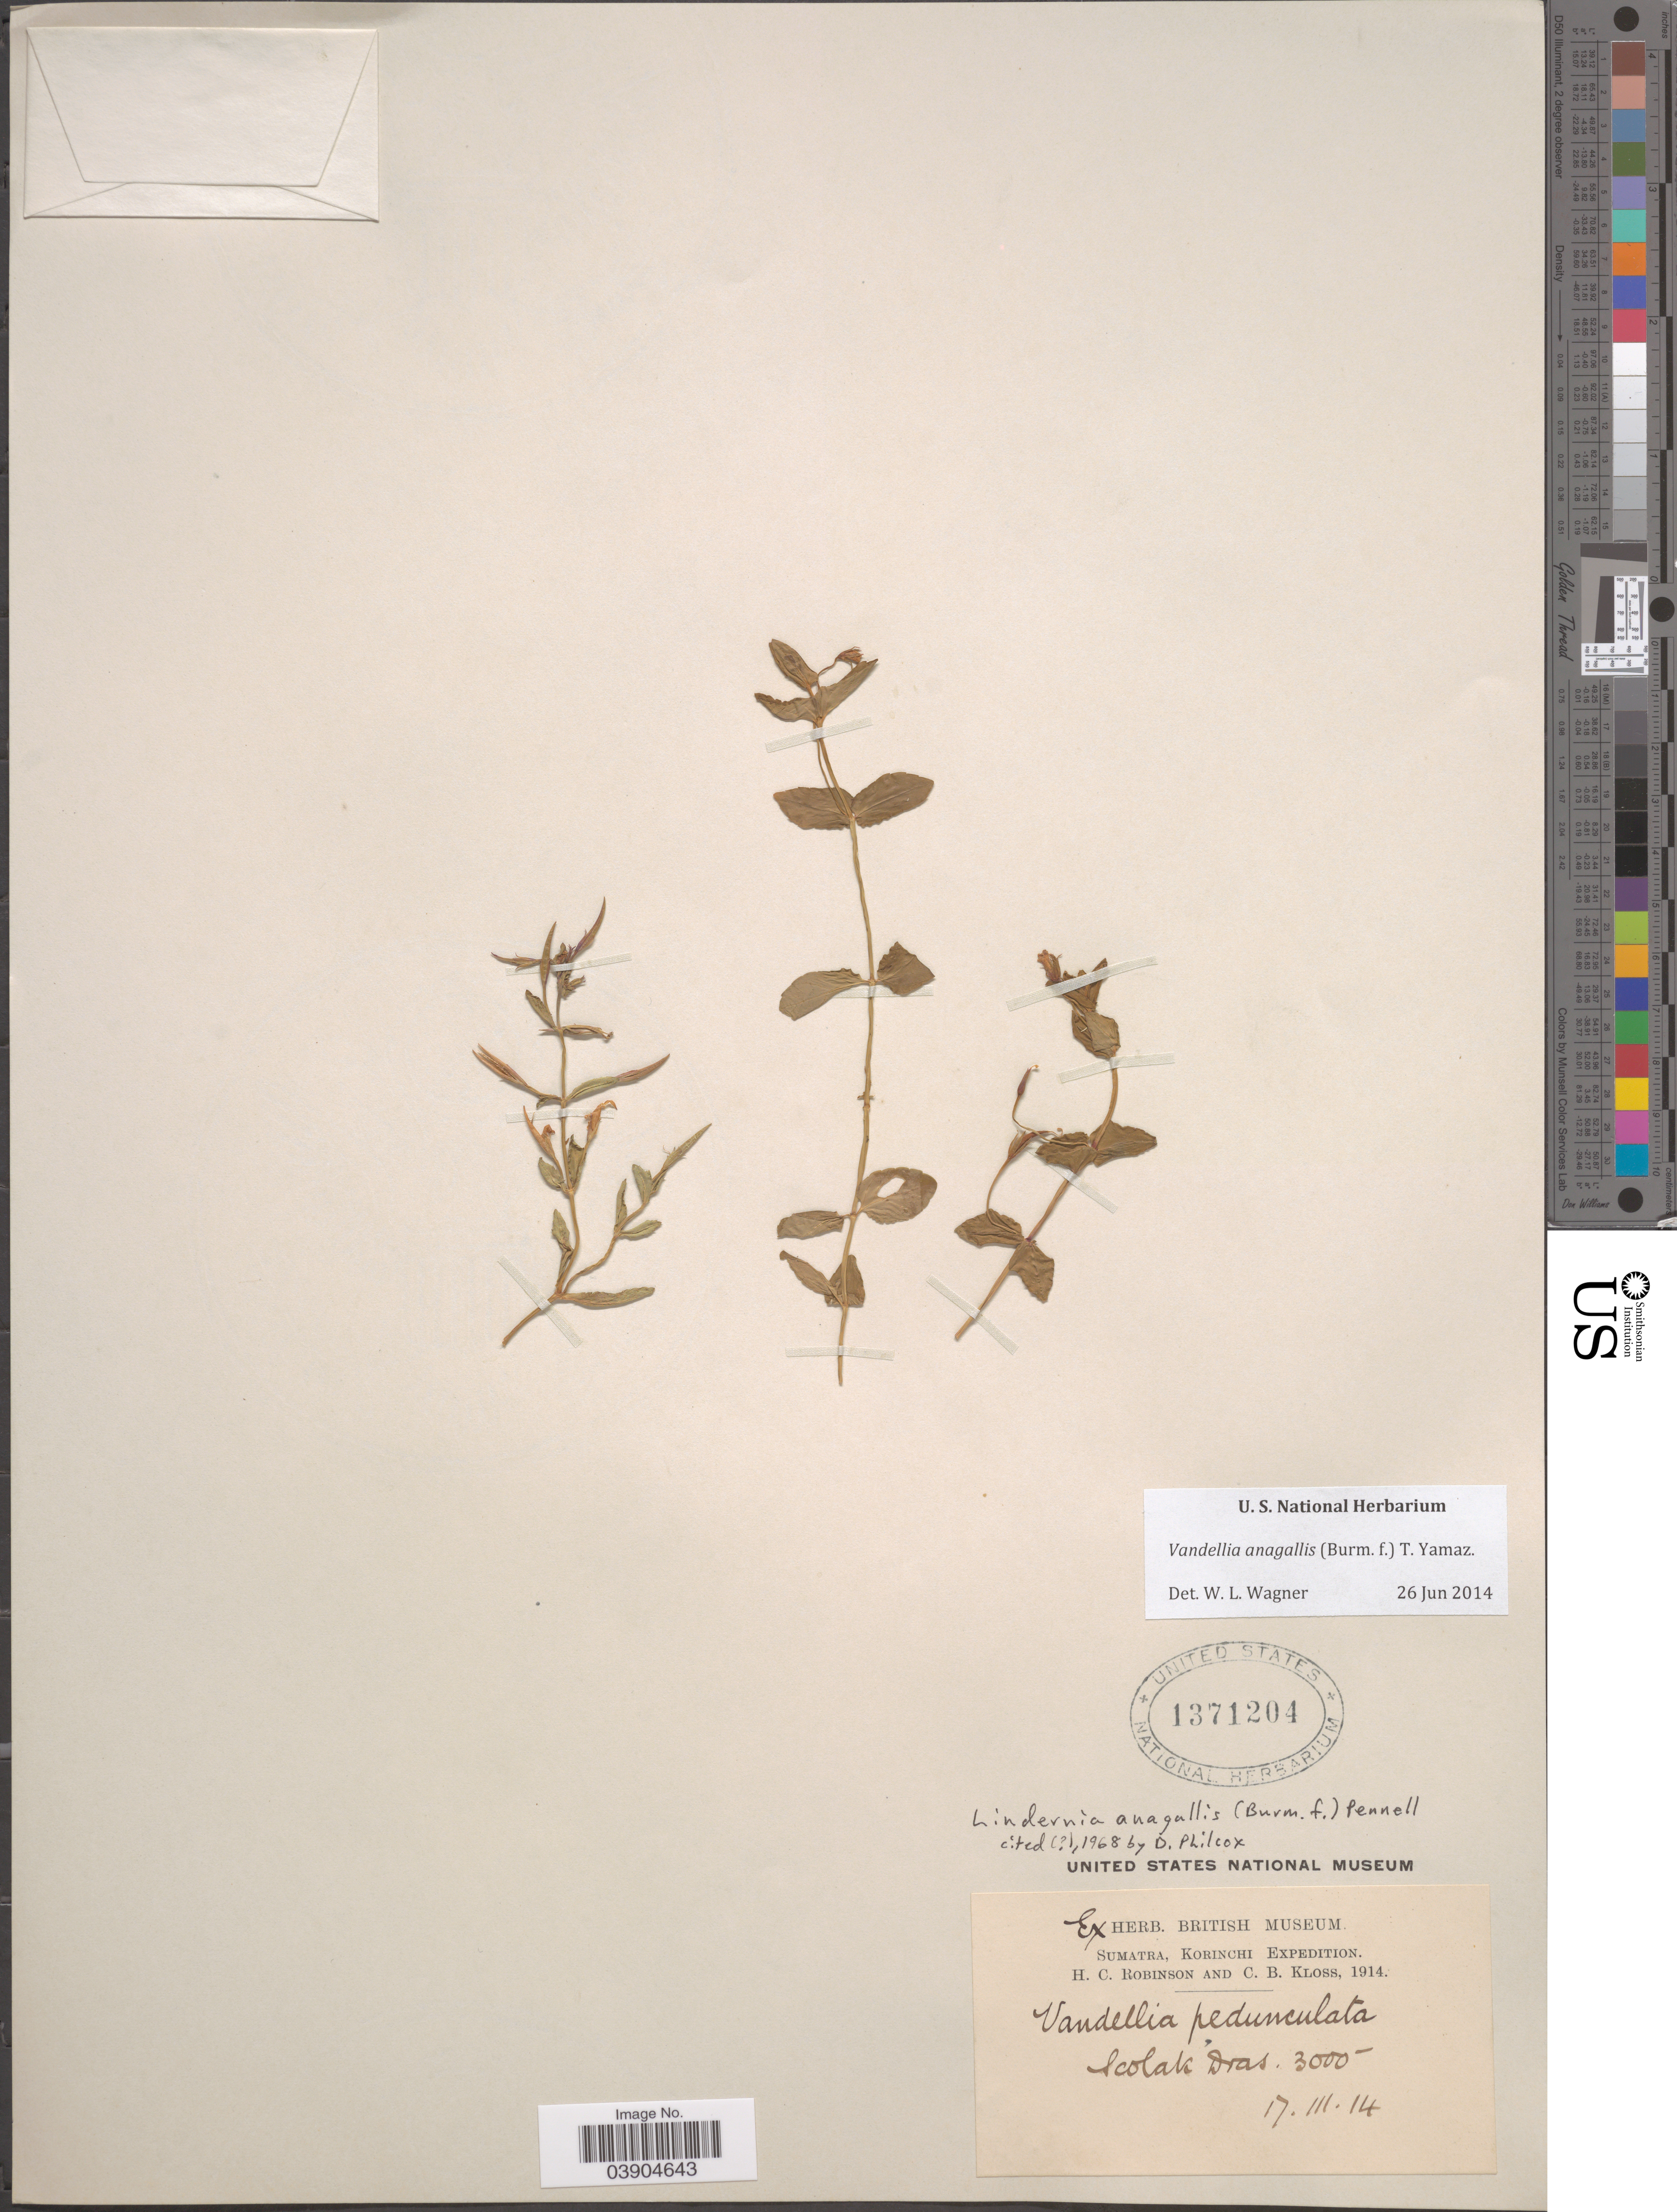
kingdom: Plantae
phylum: Tracheophyta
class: Magnoliopsida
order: Lamiales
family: Linderniaceae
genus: Lindernia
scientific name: Lindernia anagallis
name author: (Burm. f.) Pennell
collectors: H. C. Robinson & C. Kloss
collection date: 1914-03-17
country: Indonesia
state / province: Sumatra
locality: Scolak [interpreted] Dras.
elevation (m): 914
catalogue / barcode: US 1371204